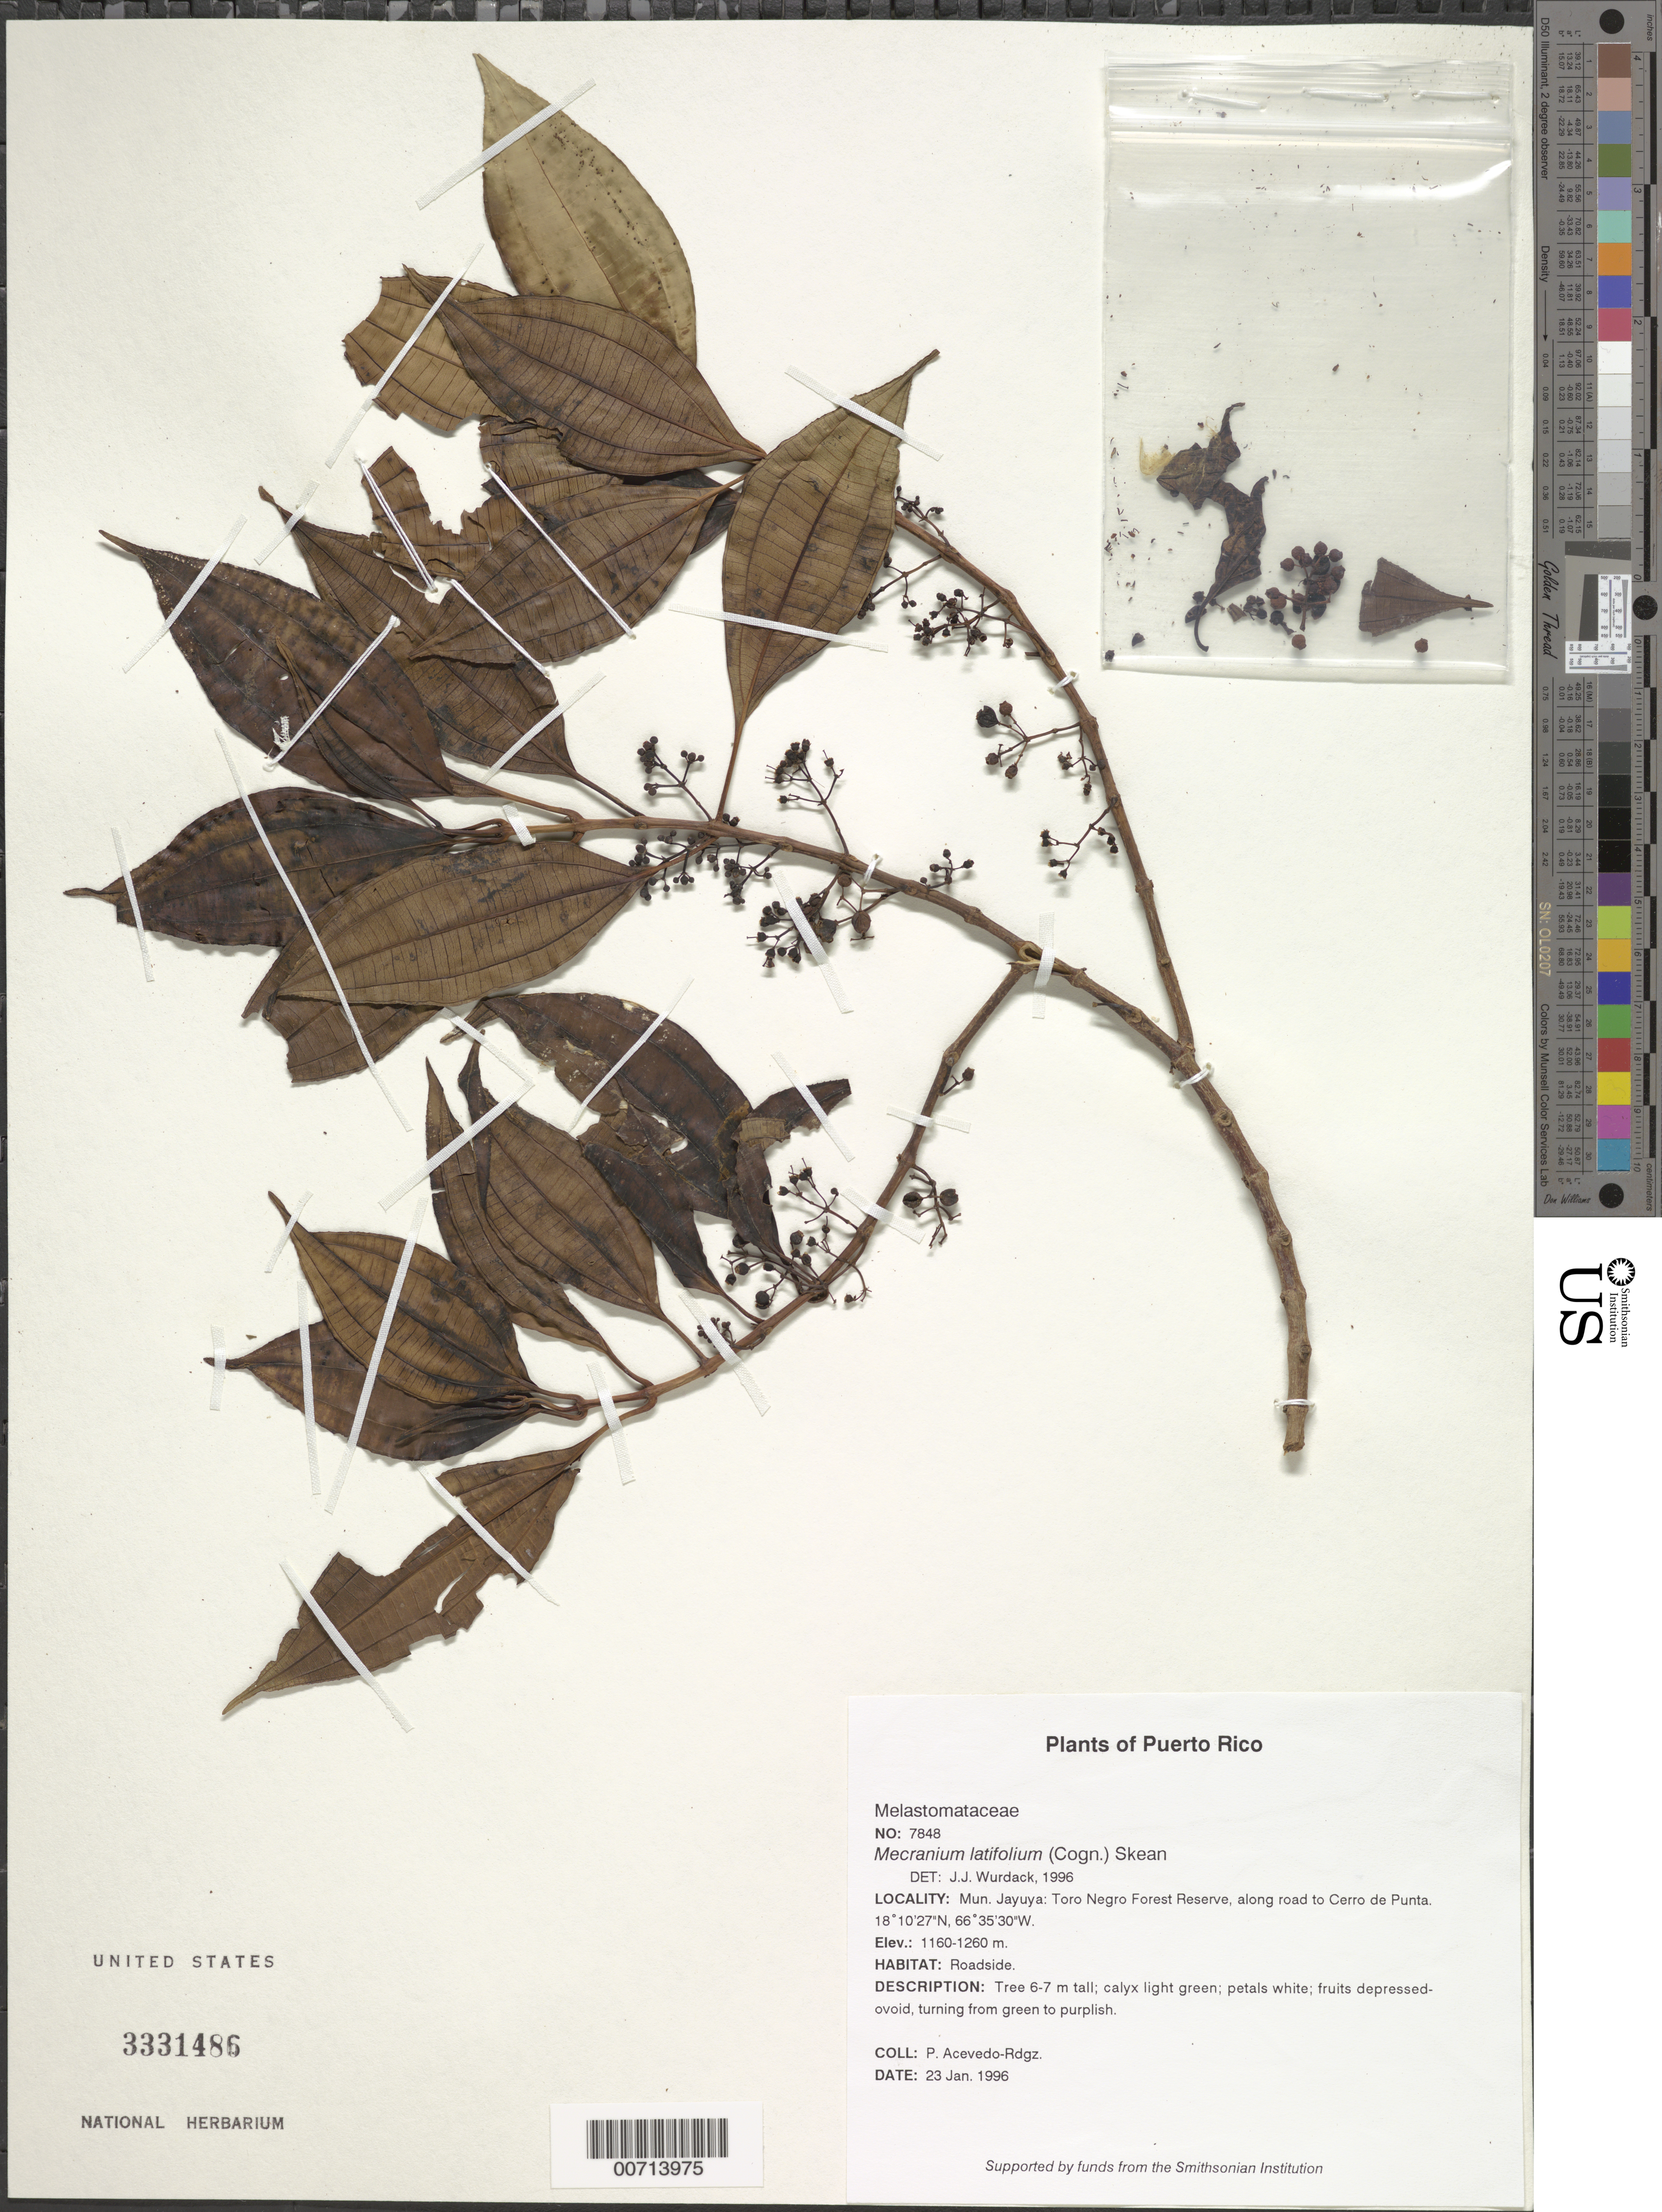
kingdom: Plantae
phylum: Tracheophyta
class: Magnoliopsida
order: Myrtales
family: Melastomataceae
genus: Mecranium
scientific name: Mecranium latifolium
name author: (Cogn.) Skean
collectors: P. Acevedo-Rodr. & G. J. Breckon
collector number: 7848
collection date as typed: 23 Jan 1996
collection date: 1996-01-23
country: Puerto Rico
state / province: Ponce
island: Puerto Rico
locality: Ponce: Jayuya, Toro Negro Forest Reserve, along road to Cerro de Punta.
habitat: Roadside.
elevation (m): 1300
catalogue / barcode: US 3331486